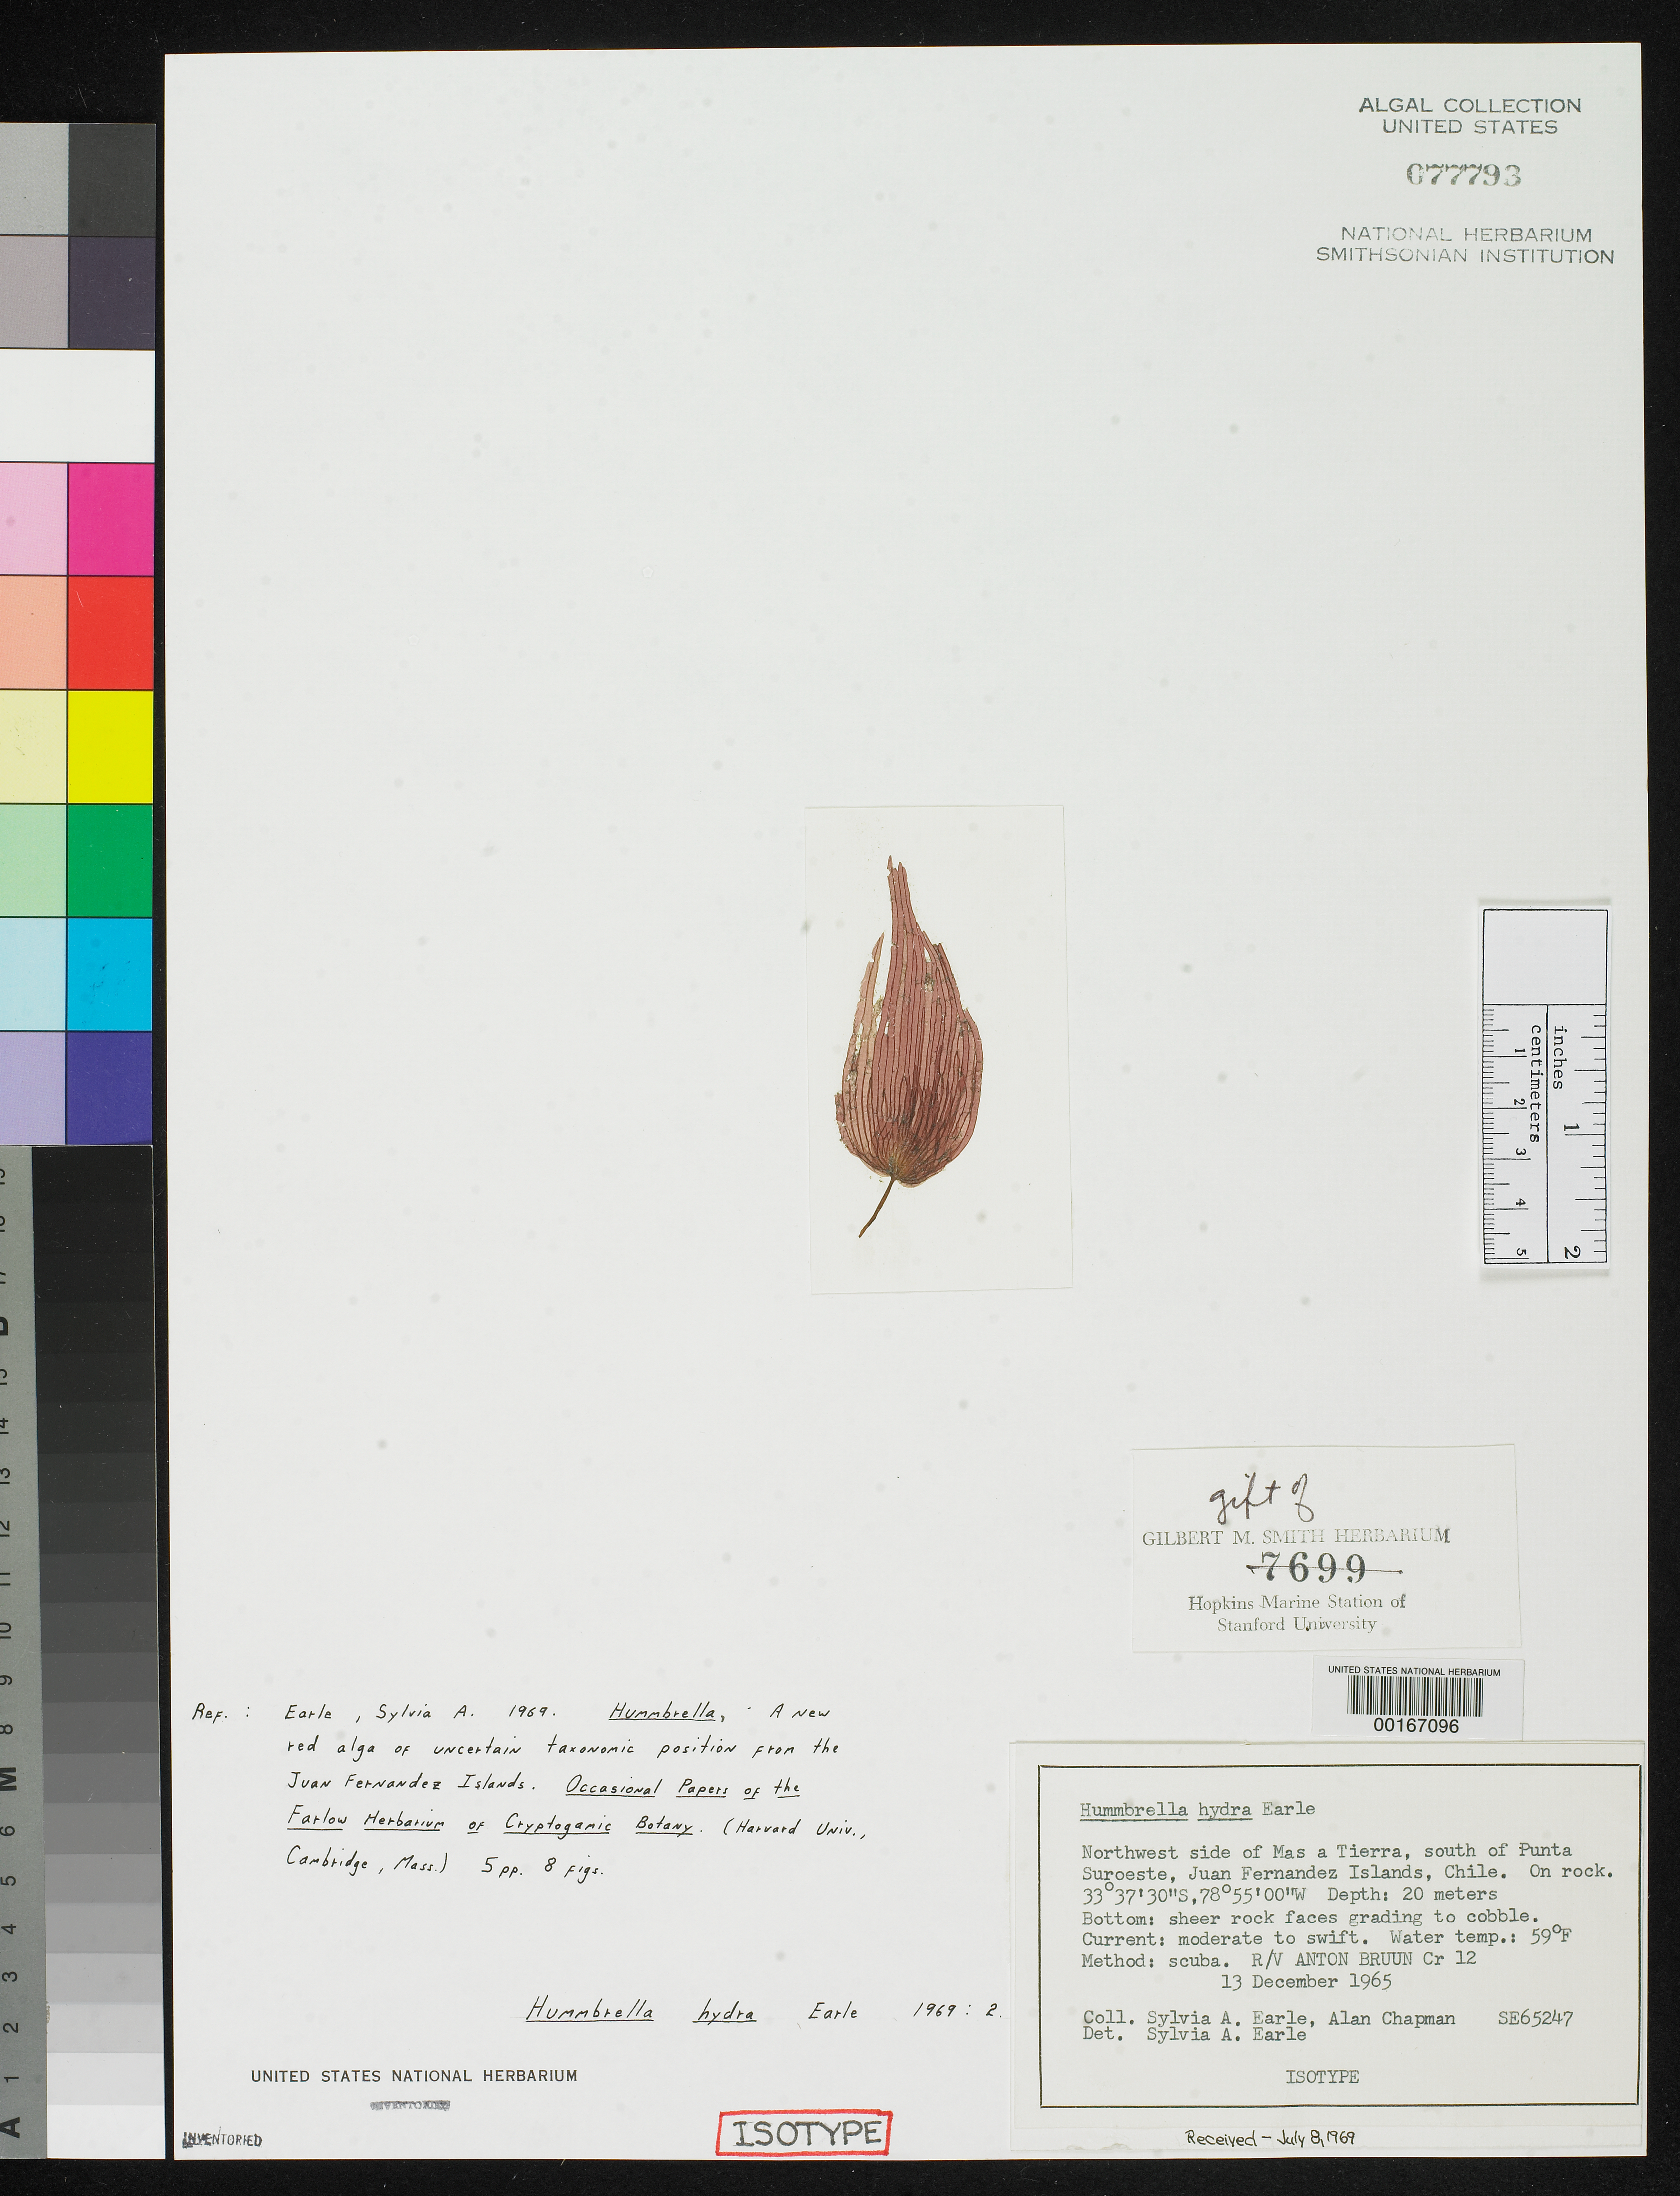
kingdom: Plantae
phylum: Rhodophyta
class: Florideophyceae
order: Gigartinales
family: Pseudoanemoniaceae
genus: Hummbrella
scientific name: Hummbrella hydra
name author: S.A. Earle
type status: Isotype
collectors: S. A. Earle & A. Chapman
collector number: SE 65247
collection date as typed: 13 Dec 1965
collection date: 1965-12-13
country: Chile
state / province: Valparaíso (V)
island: Isla Más a Tierra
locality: South of Punta Suroeste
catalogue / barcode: US 77793